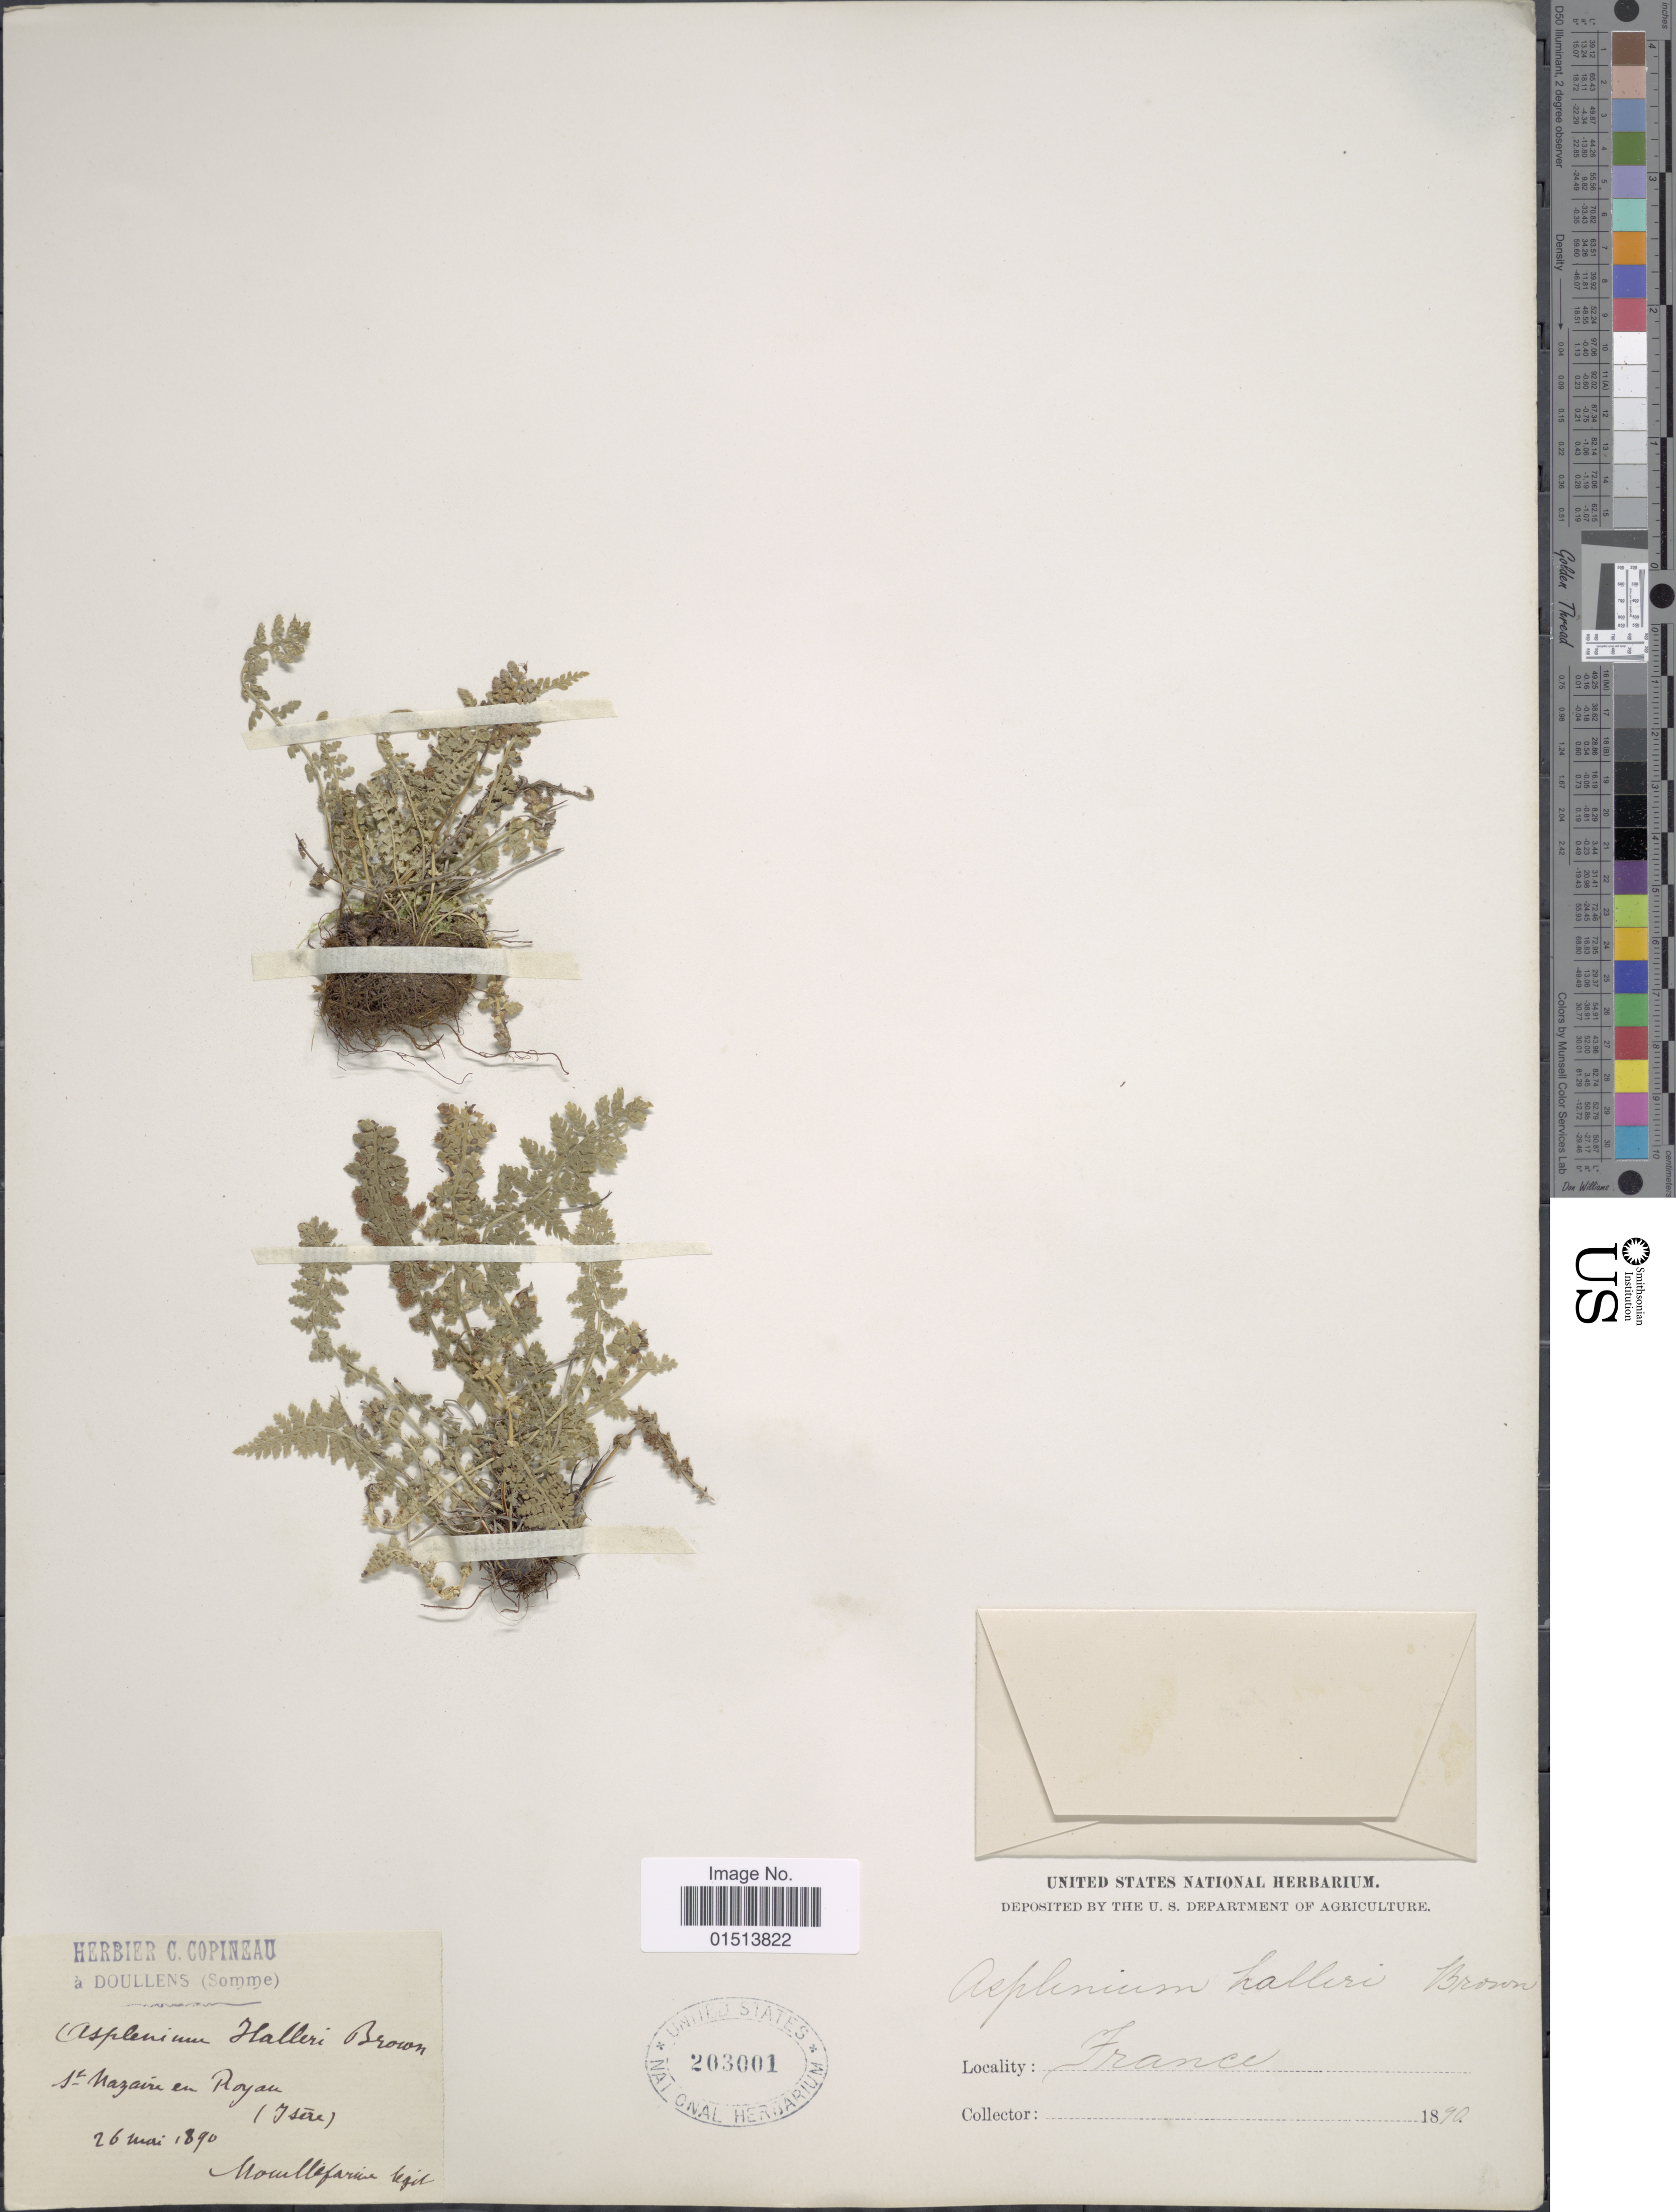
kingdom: Plantae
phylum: Tracheophyta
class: Polypodiopsida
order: Polypodiales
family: Aspleniaceae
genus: Asplenium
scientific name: Asplenium fontanum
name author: (L.) Bernh.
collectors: A. Mouillefarine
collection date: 1890-05-26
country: France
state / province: Auvergne-Rhône-Alpes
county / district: Isère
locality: St. Nazaire en Royan (Isère)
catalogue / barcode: US 203001